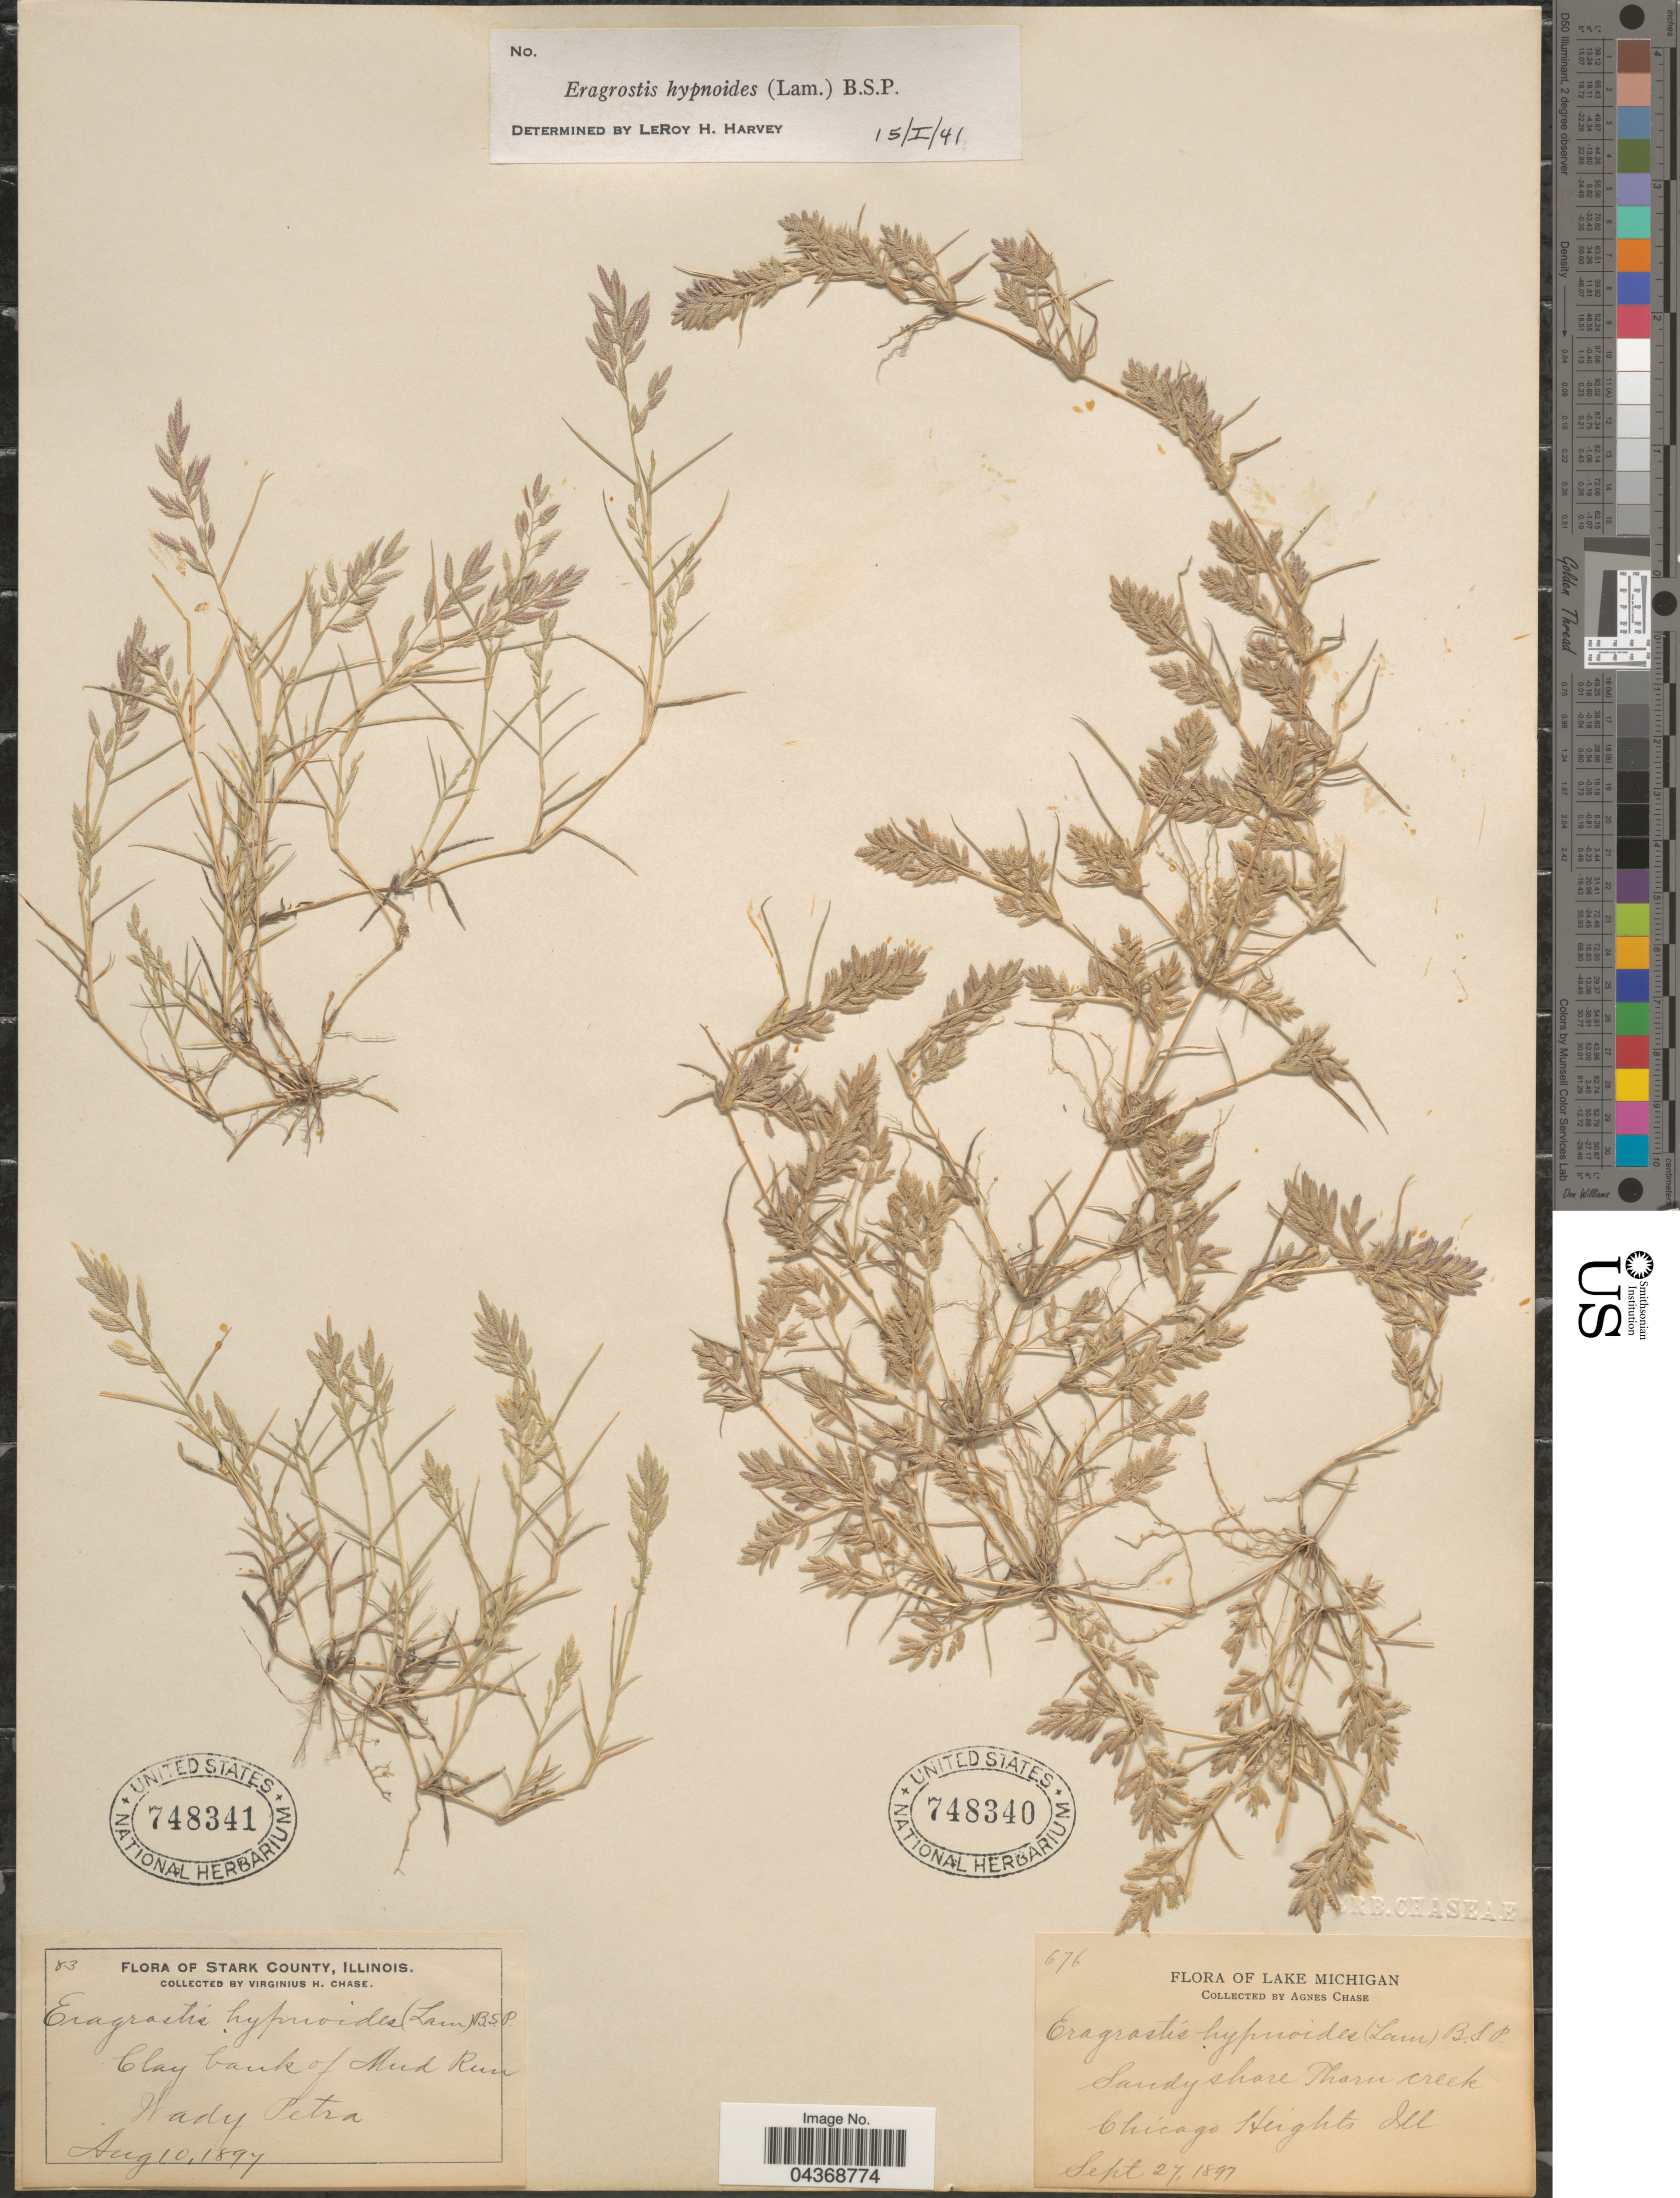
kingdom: Plantae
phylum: Tracheophyta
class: Liliopsida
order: Poales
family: Poaceae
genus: Eragrostis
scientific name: Eragrostis hypnoides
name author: (Lam.) Britton, Stearns & Poggenb.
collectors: A. Chase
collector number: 676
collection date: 1897-09-27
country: United States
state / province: Illinois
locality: Lake Michigan. Sandy shore Thorn creek. Chicago Heights.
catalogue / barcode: US 748340